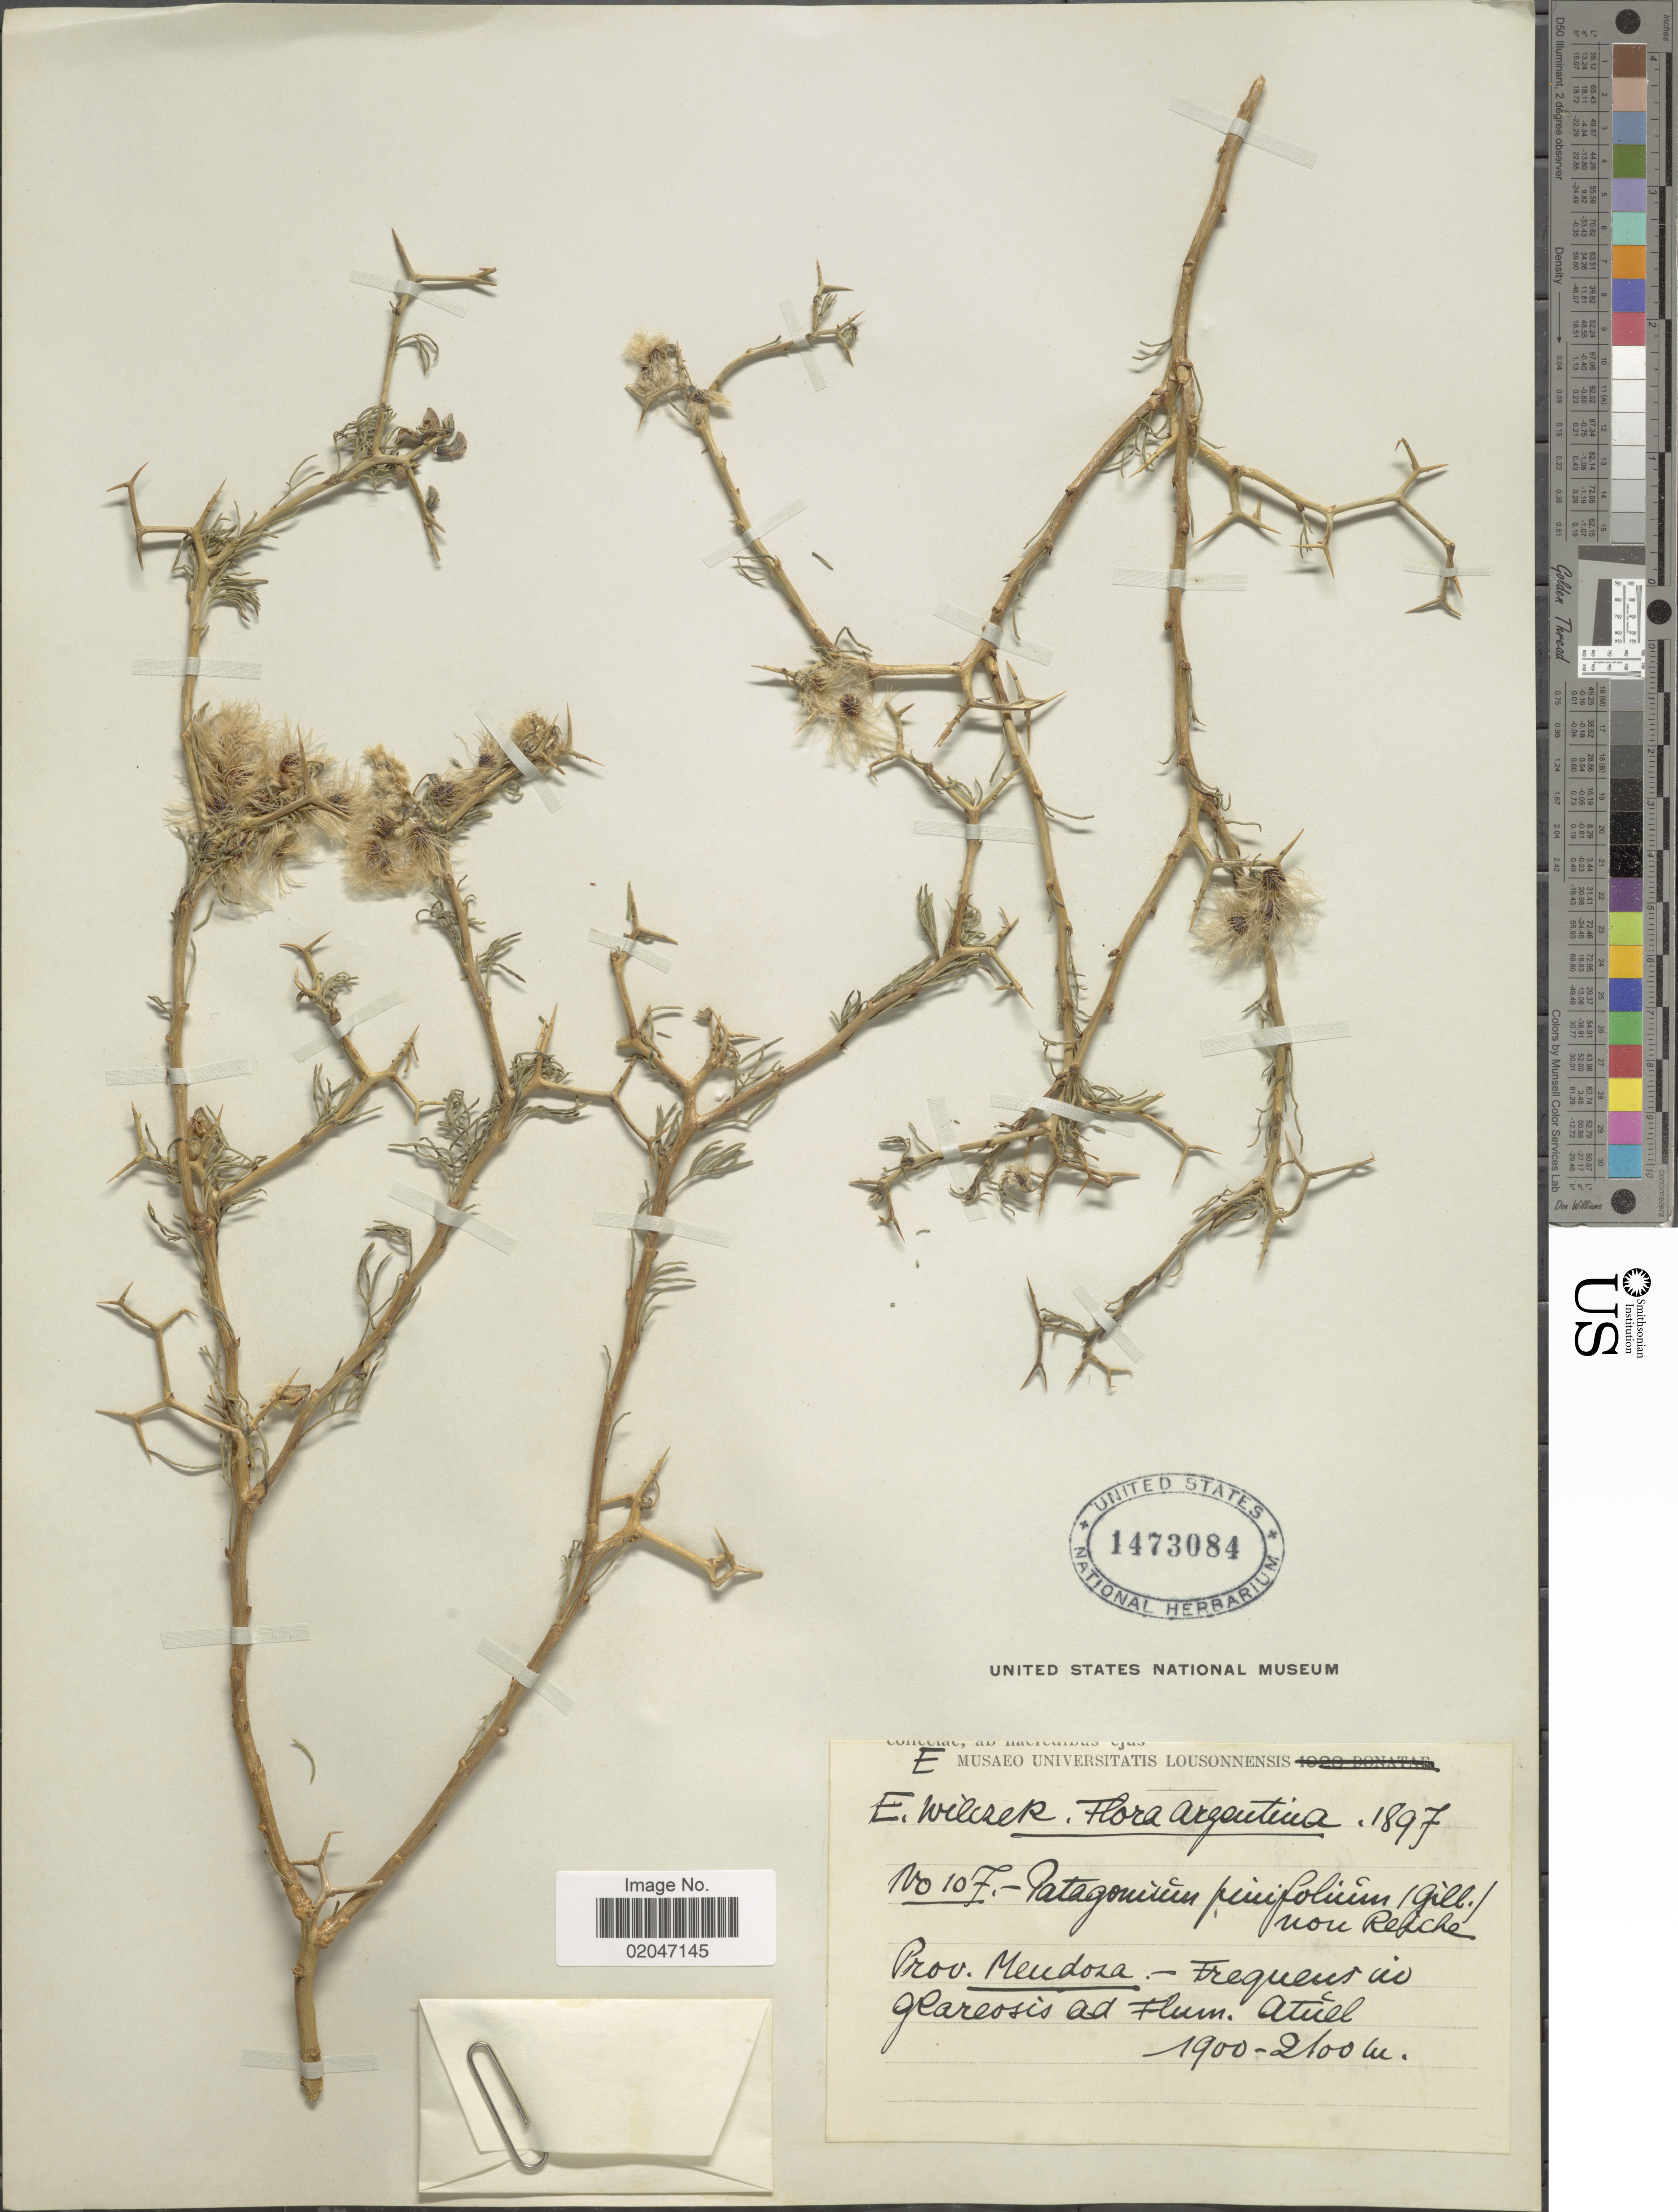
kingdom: Plantae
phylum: Tracheophyta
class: Magnoliopsida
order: Fabales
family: Fabaceae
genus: Adesmia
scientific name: Adesmia pinifolia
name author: Gillies ex Hook. & Arn.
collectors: E. Wilczek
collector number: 107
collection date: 1897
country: Argentina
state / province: Mendoza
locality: Frequeur in glareosis ad flum Atuel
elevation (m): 1900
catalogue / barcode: US 1473084